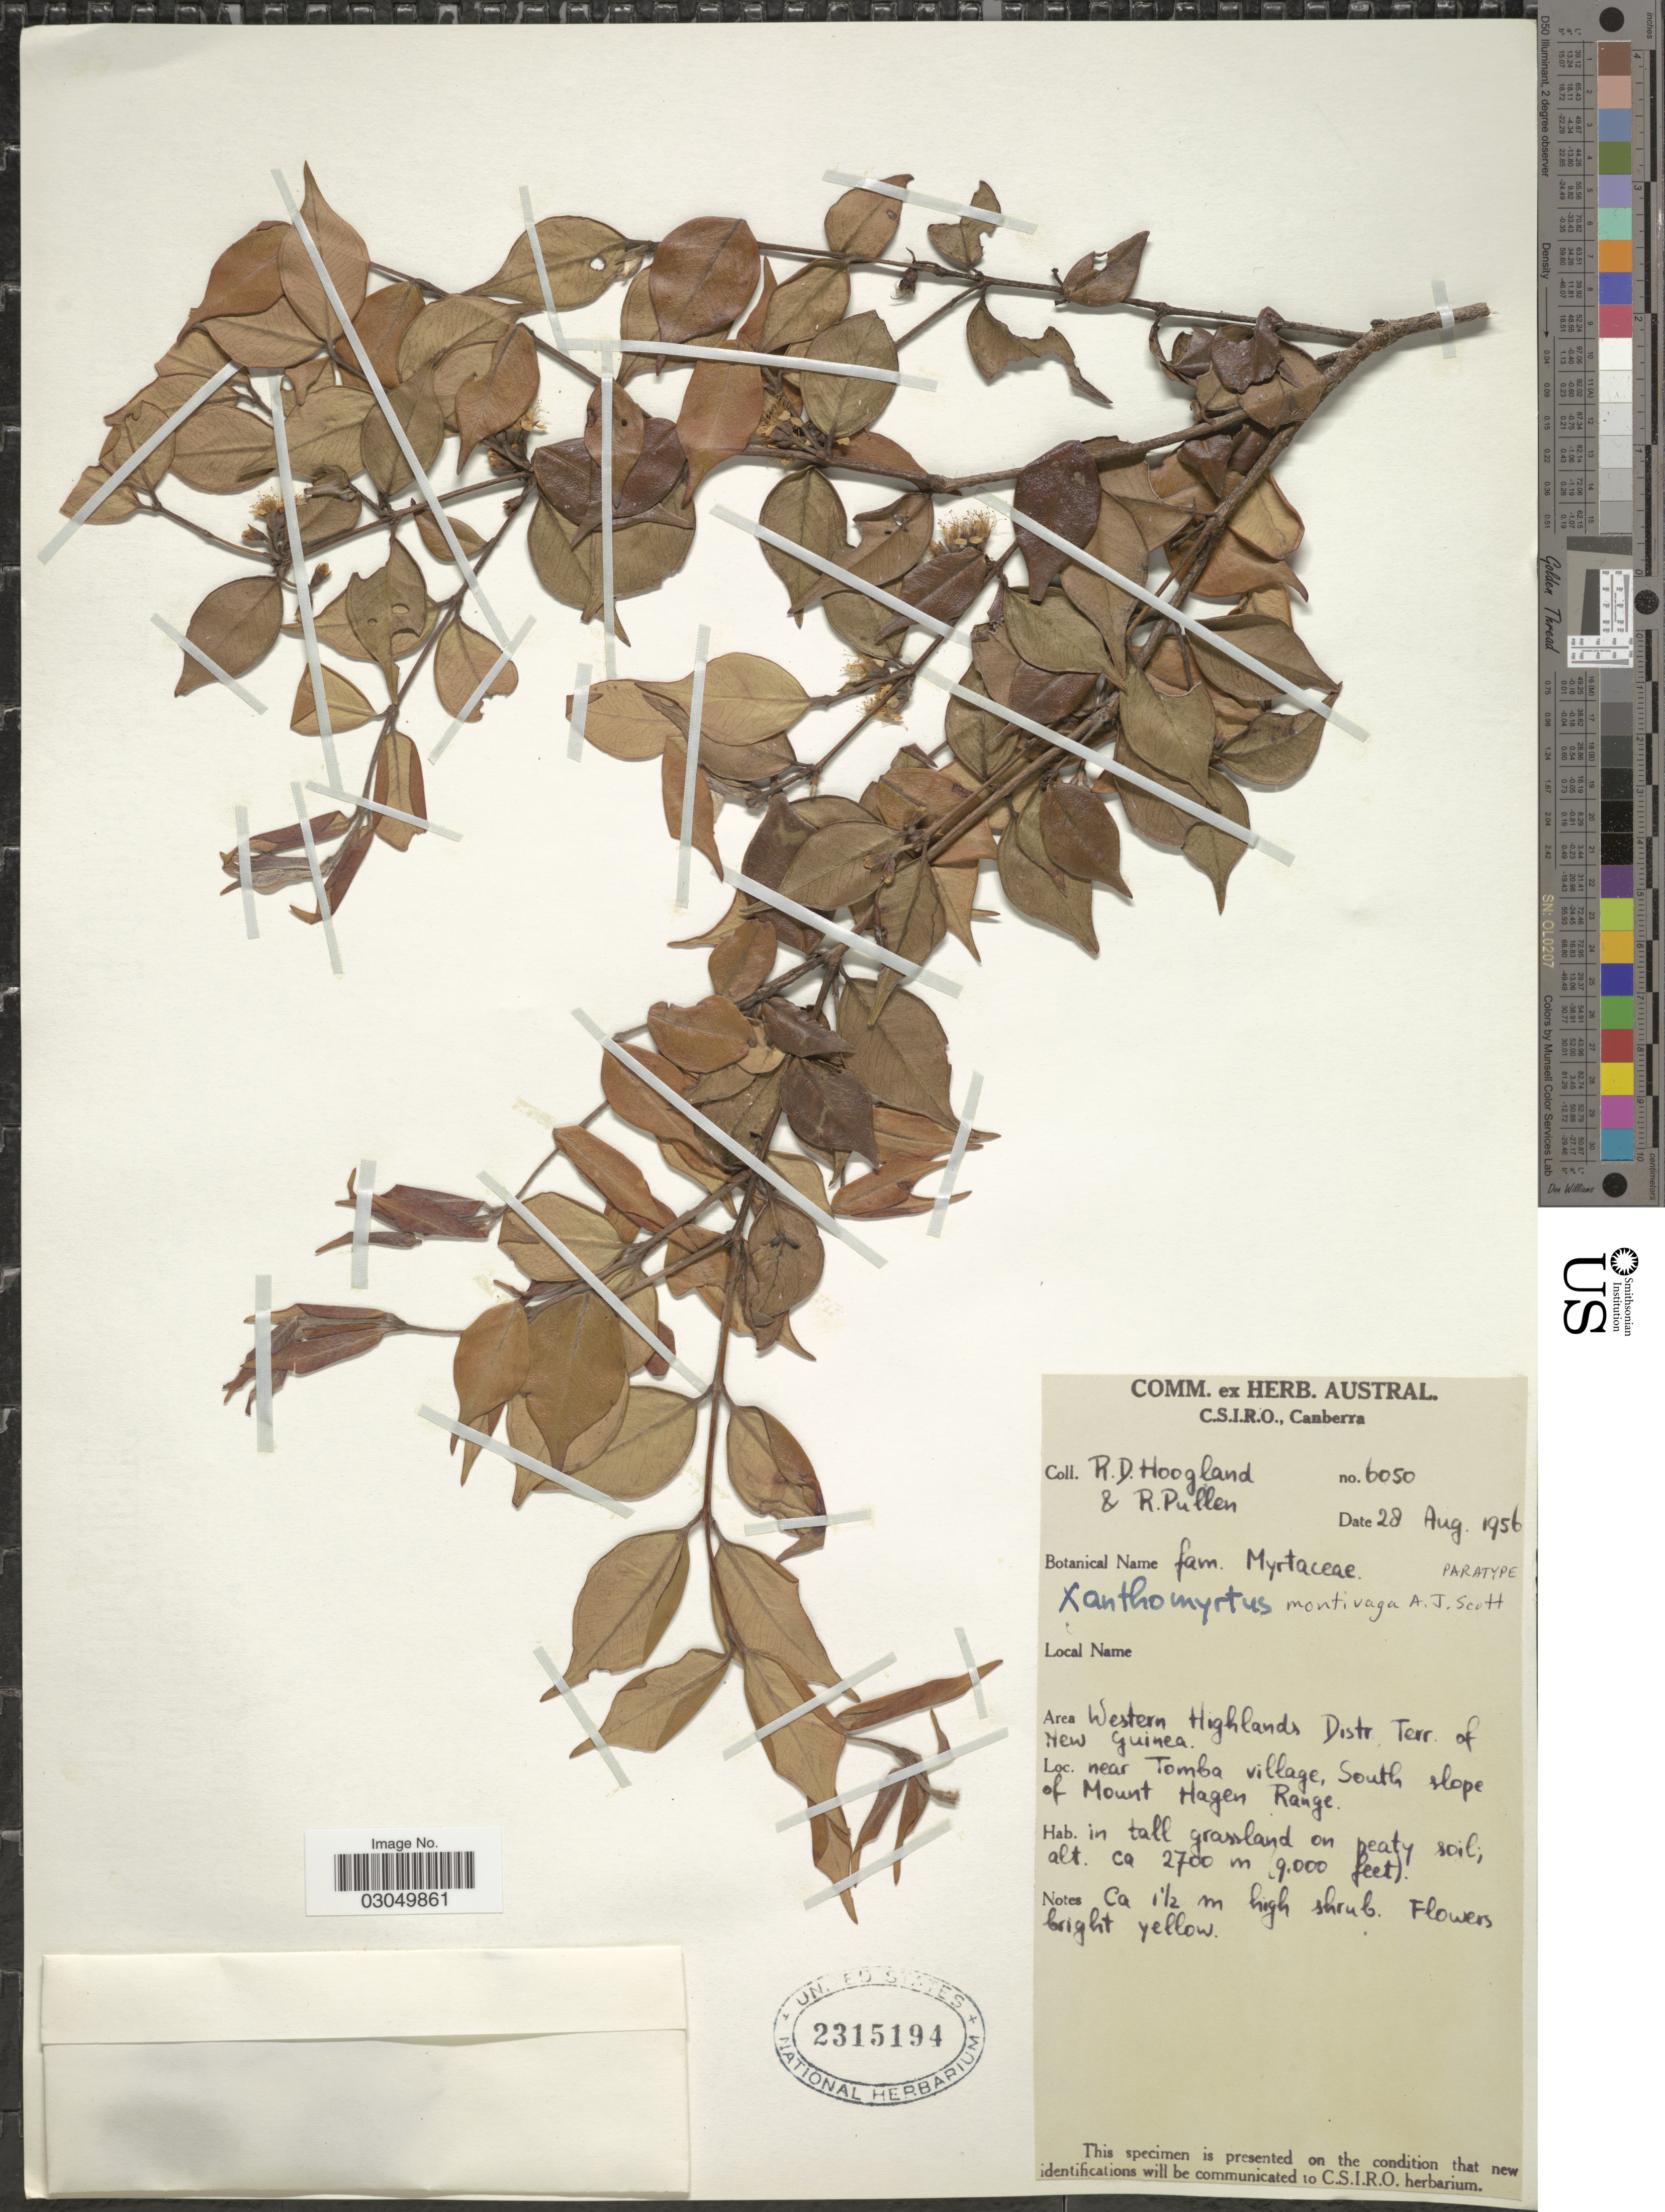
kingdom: Plantae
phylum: Tracheophyta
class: Magnoliopsida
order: Myrtales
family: Myrtaceae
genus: Xanthomyrtus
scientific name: Xanthomyrtus montivaga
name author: A.J. Scott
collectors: R. D. Hoogland & R. Pullen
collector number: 6050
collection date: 1956-08-28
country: Papua New Guinea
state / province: Western Highlands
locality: Western Highlands Distr. Terr. of New Guinea. Near Tomba village, South slope of Mount Hagen Range.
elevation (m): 2700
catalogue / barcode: US 2315194